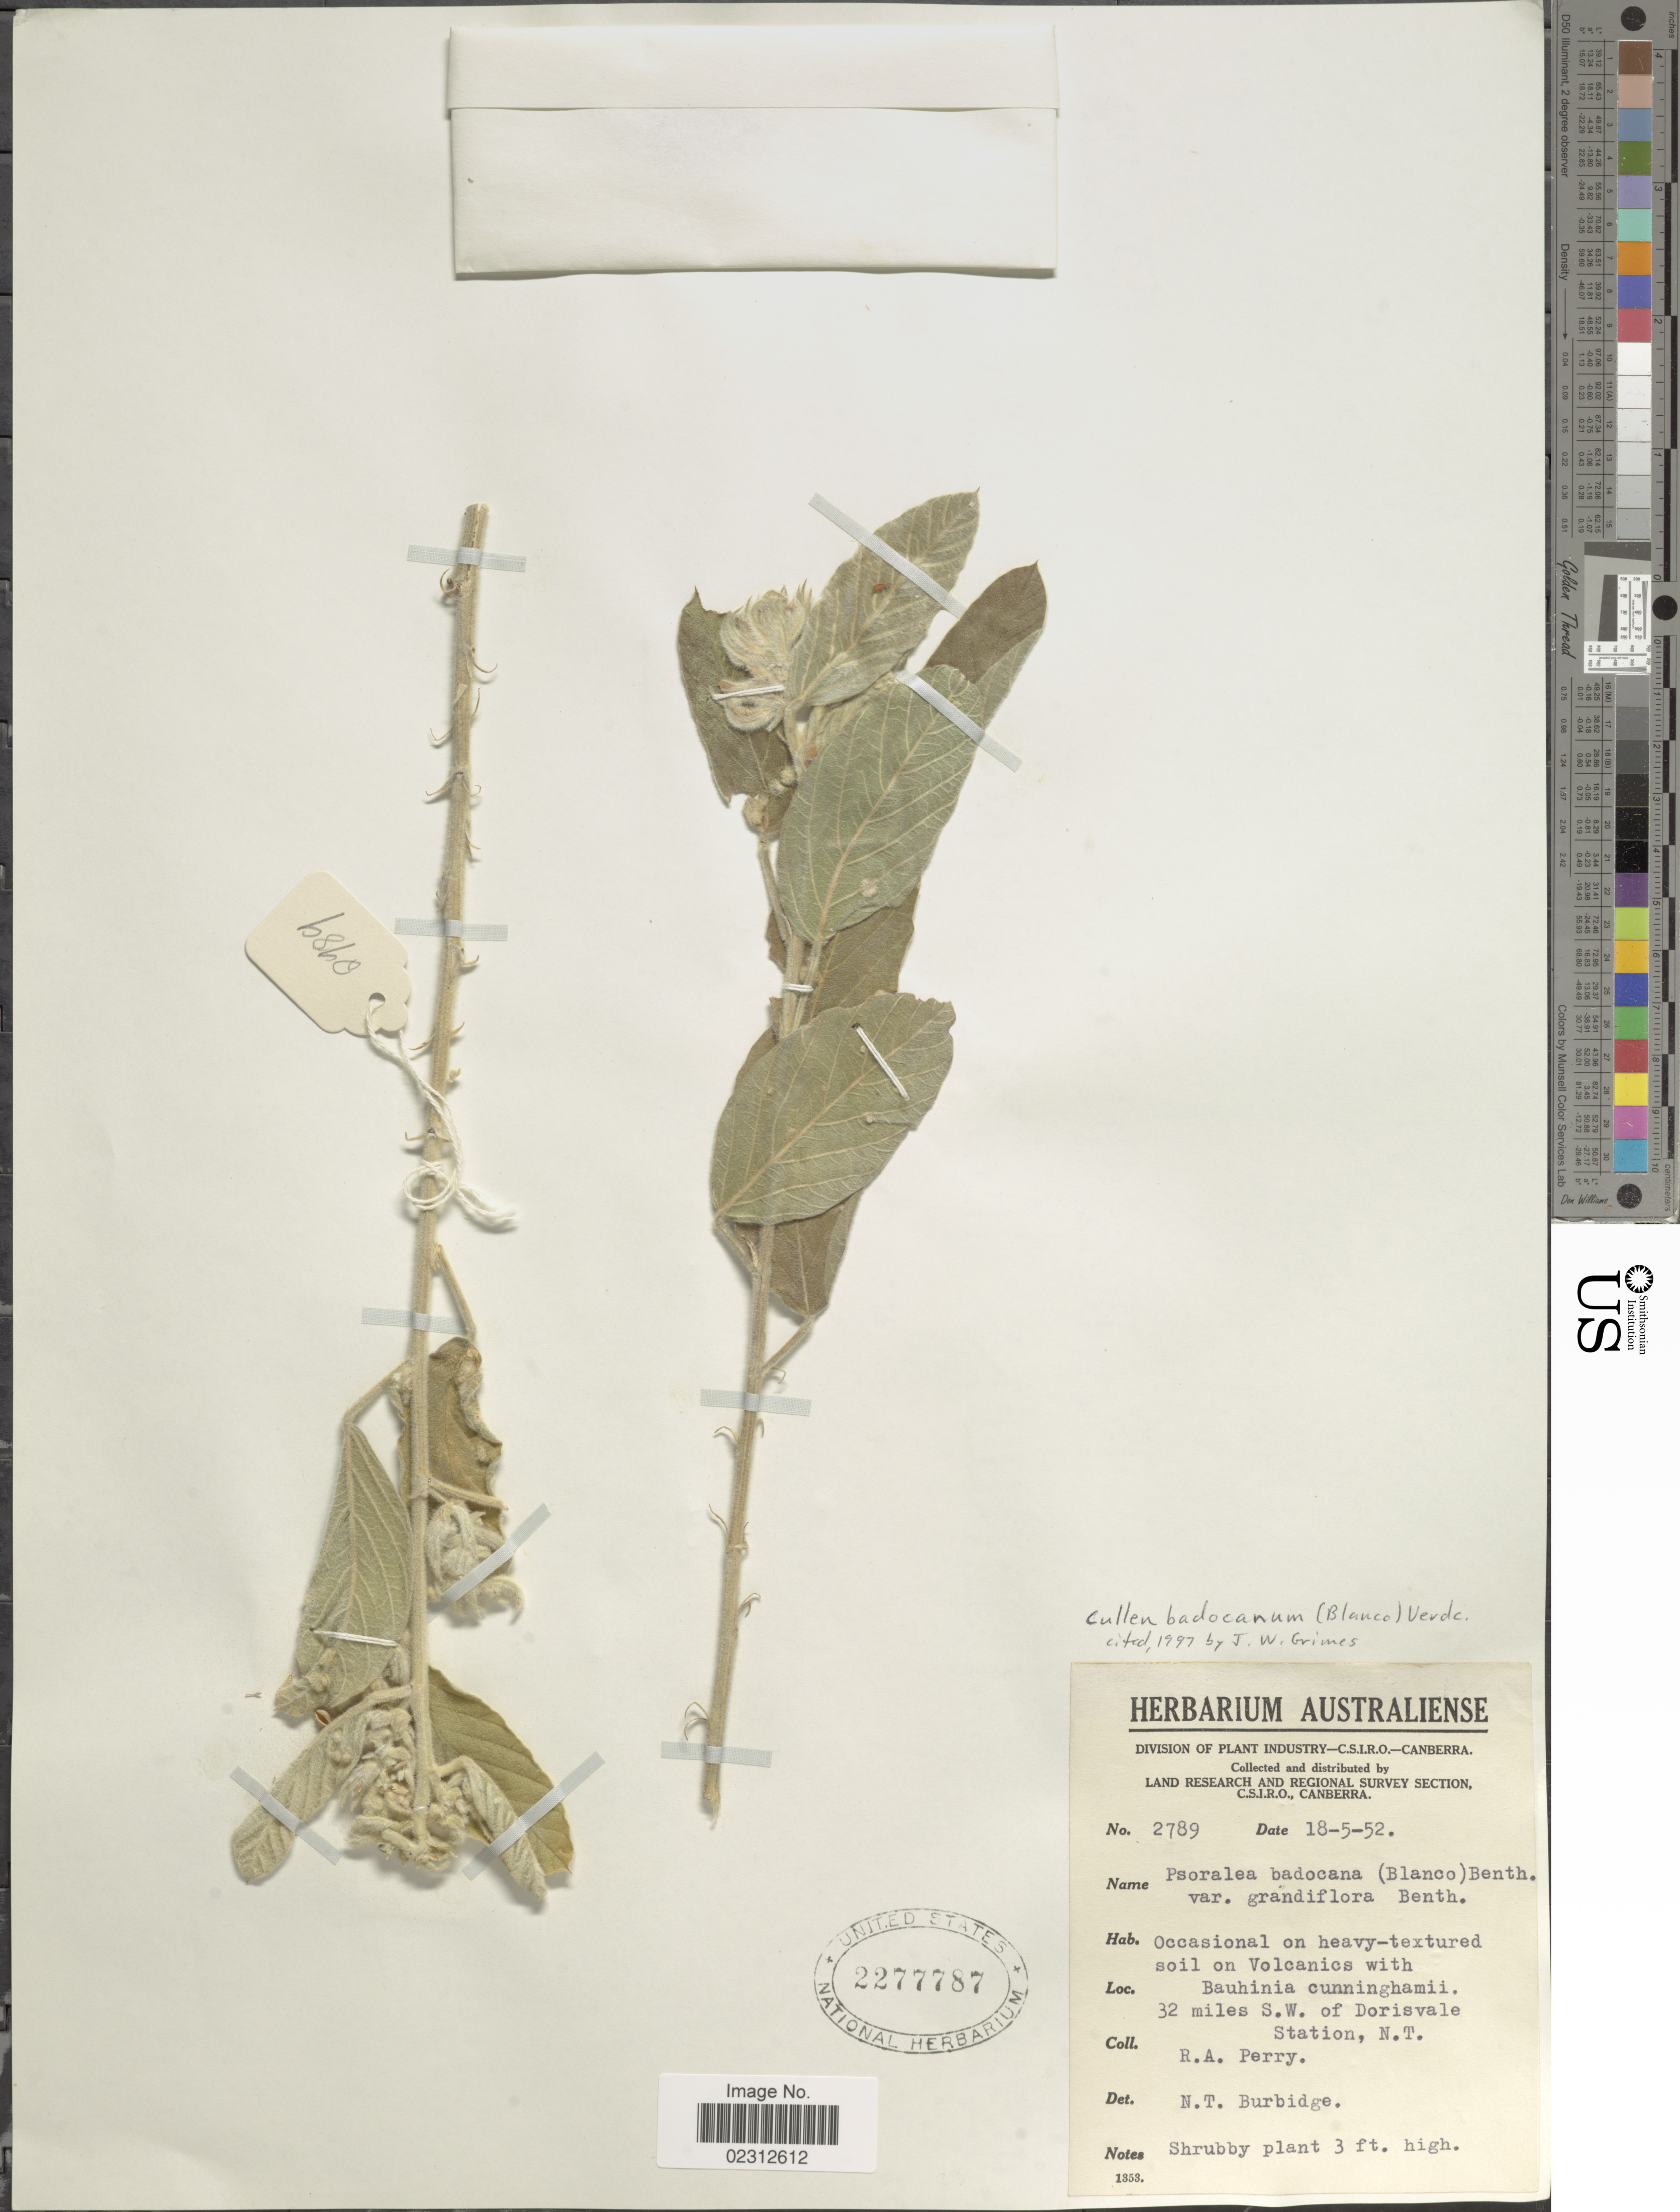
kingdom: Plantae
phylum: Tracheophyta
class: Magnoliopsida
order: Fabales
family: Fabaceae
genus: Cullen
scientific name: Cullen badocanum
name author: (Blanco) Verdc.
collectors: Perry, R. A.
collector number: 2789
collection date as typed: Transcribed d/m/y: 18/5/52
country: Australia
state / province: Northern Territory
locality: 32 miles S.W. of Dorisvale Station, N.T.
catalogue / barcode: US 2277787